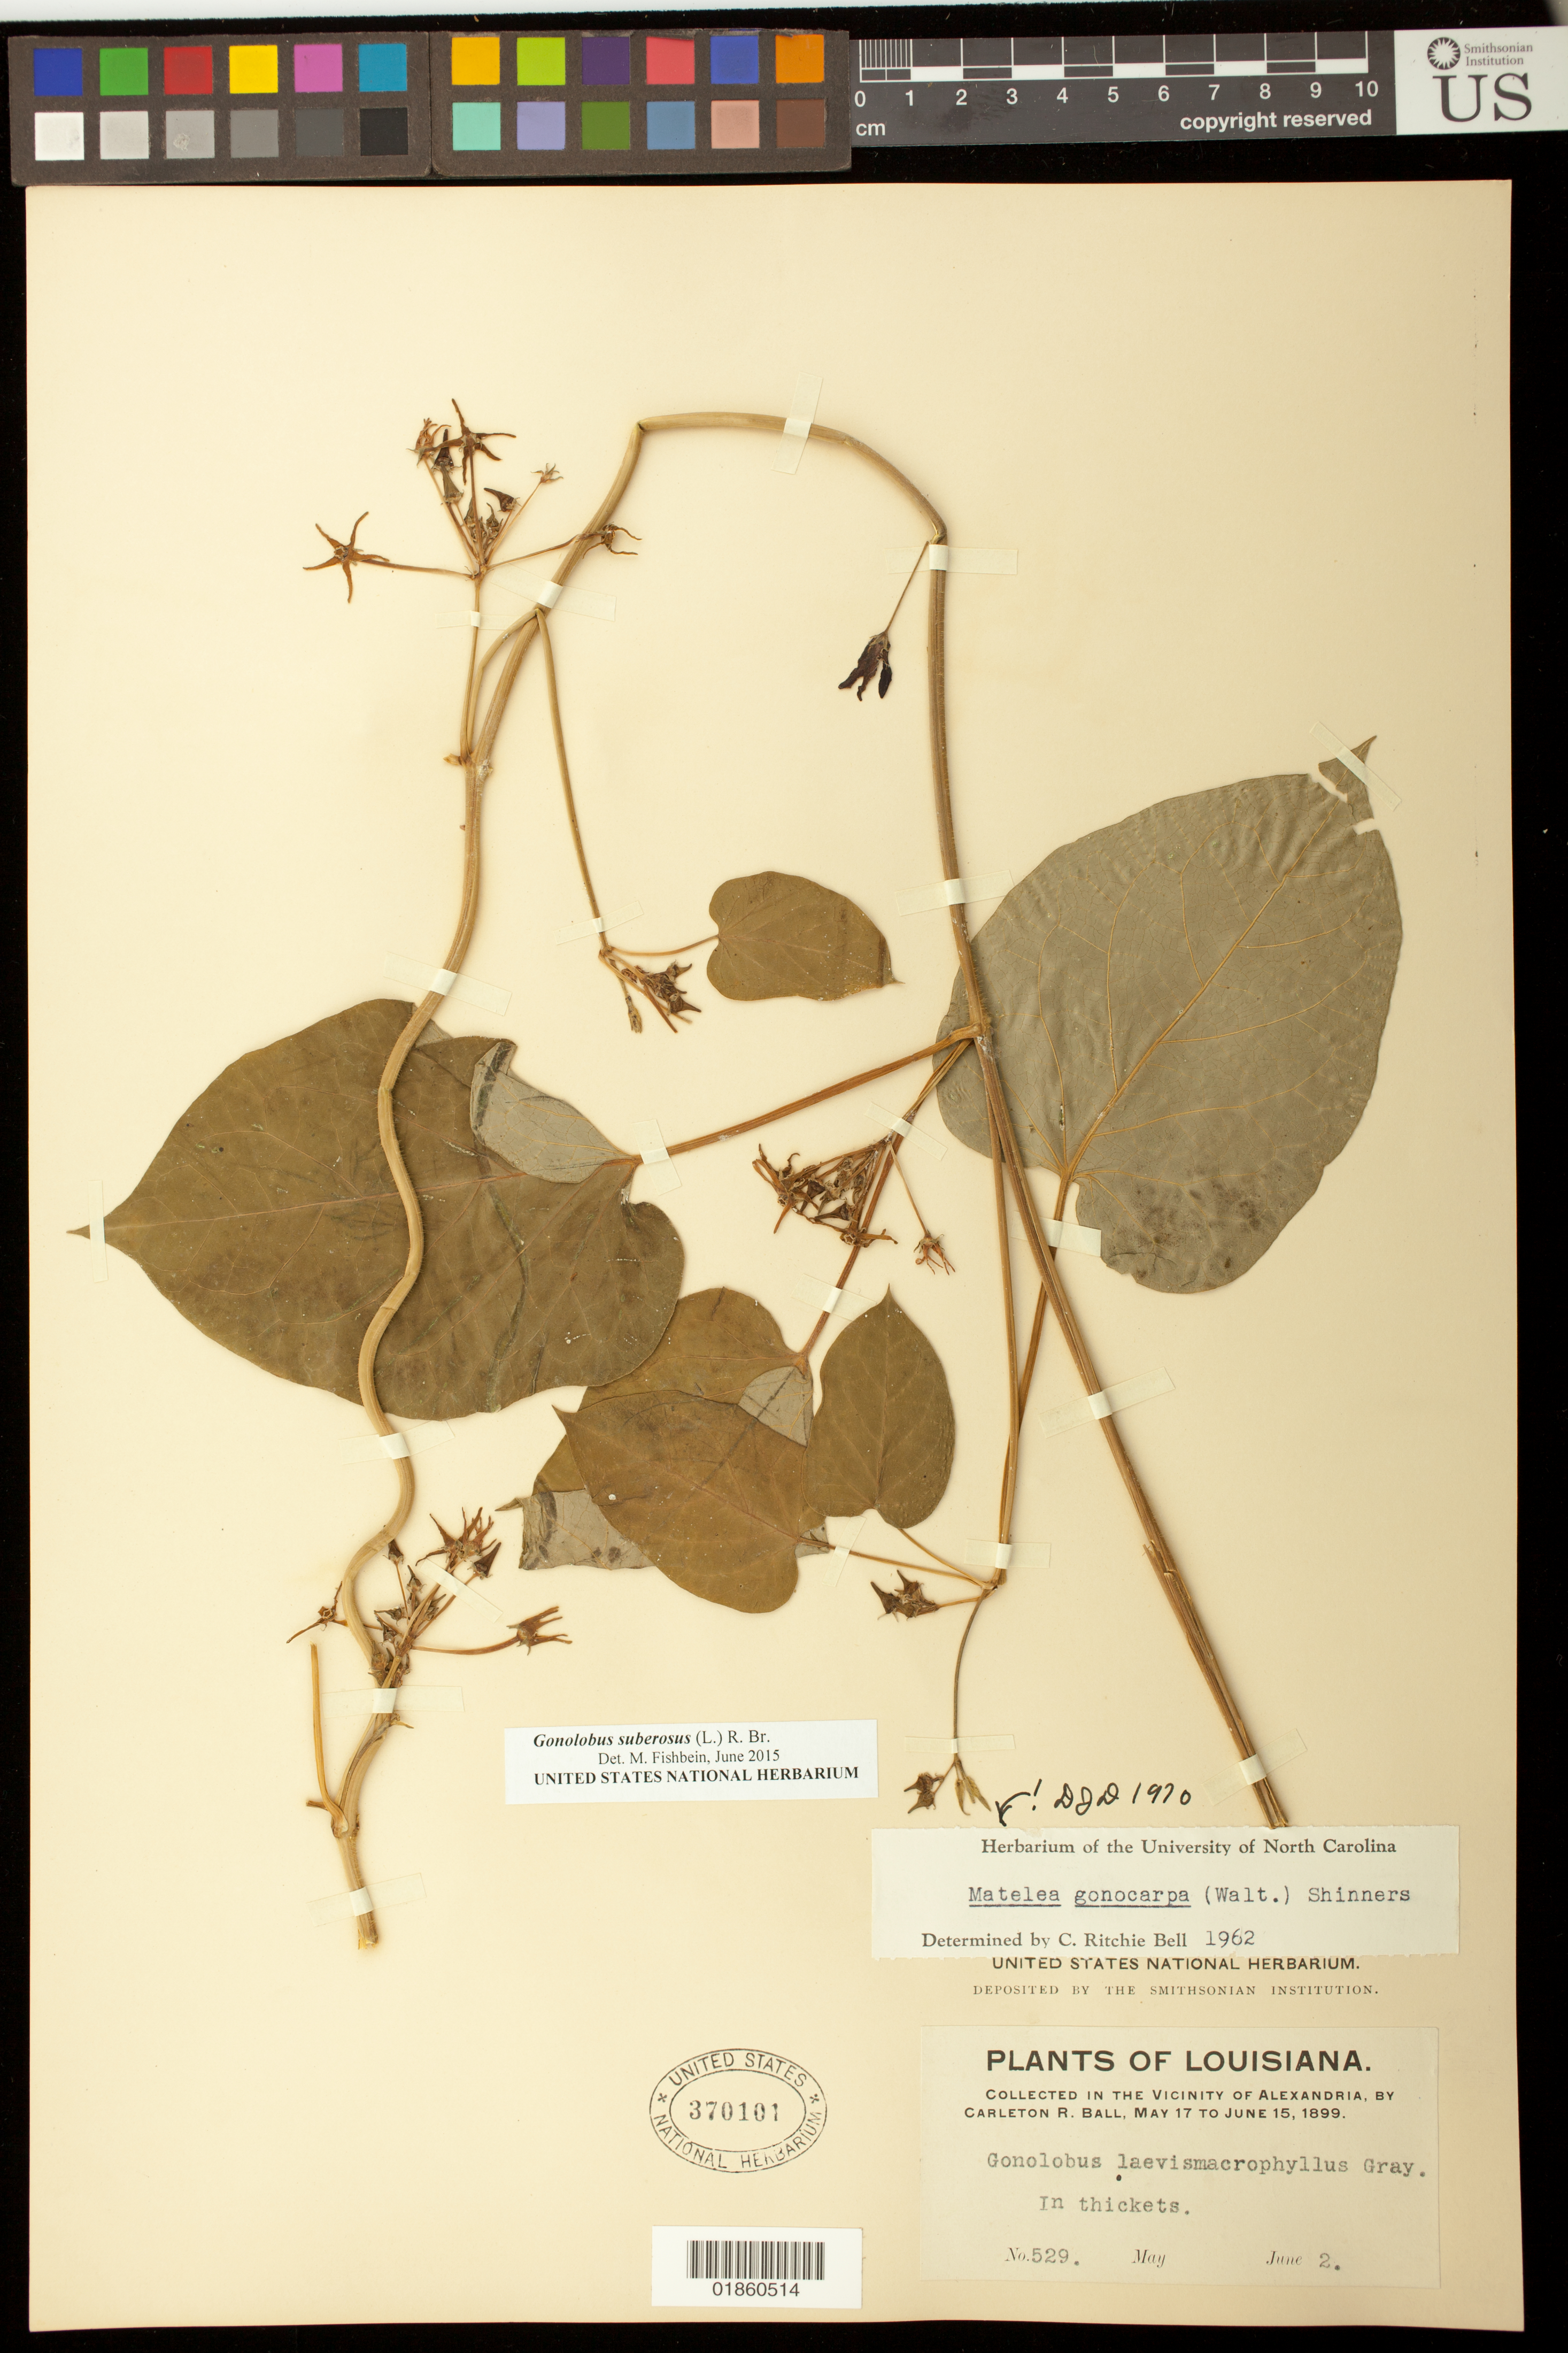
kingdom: Plantae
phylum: Tracheophyta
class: Magnoliopsida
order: Gentianales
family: Apocynaceae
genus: Gonolobus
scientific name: Gonolobus suberosus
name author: (L.) R. Br.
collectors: C. R. Ball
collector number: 529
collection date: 1899-06-02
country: United States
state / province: Louisiana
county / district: Rapides Parish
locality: Vicinity of Alexandria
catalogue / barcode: US 370101